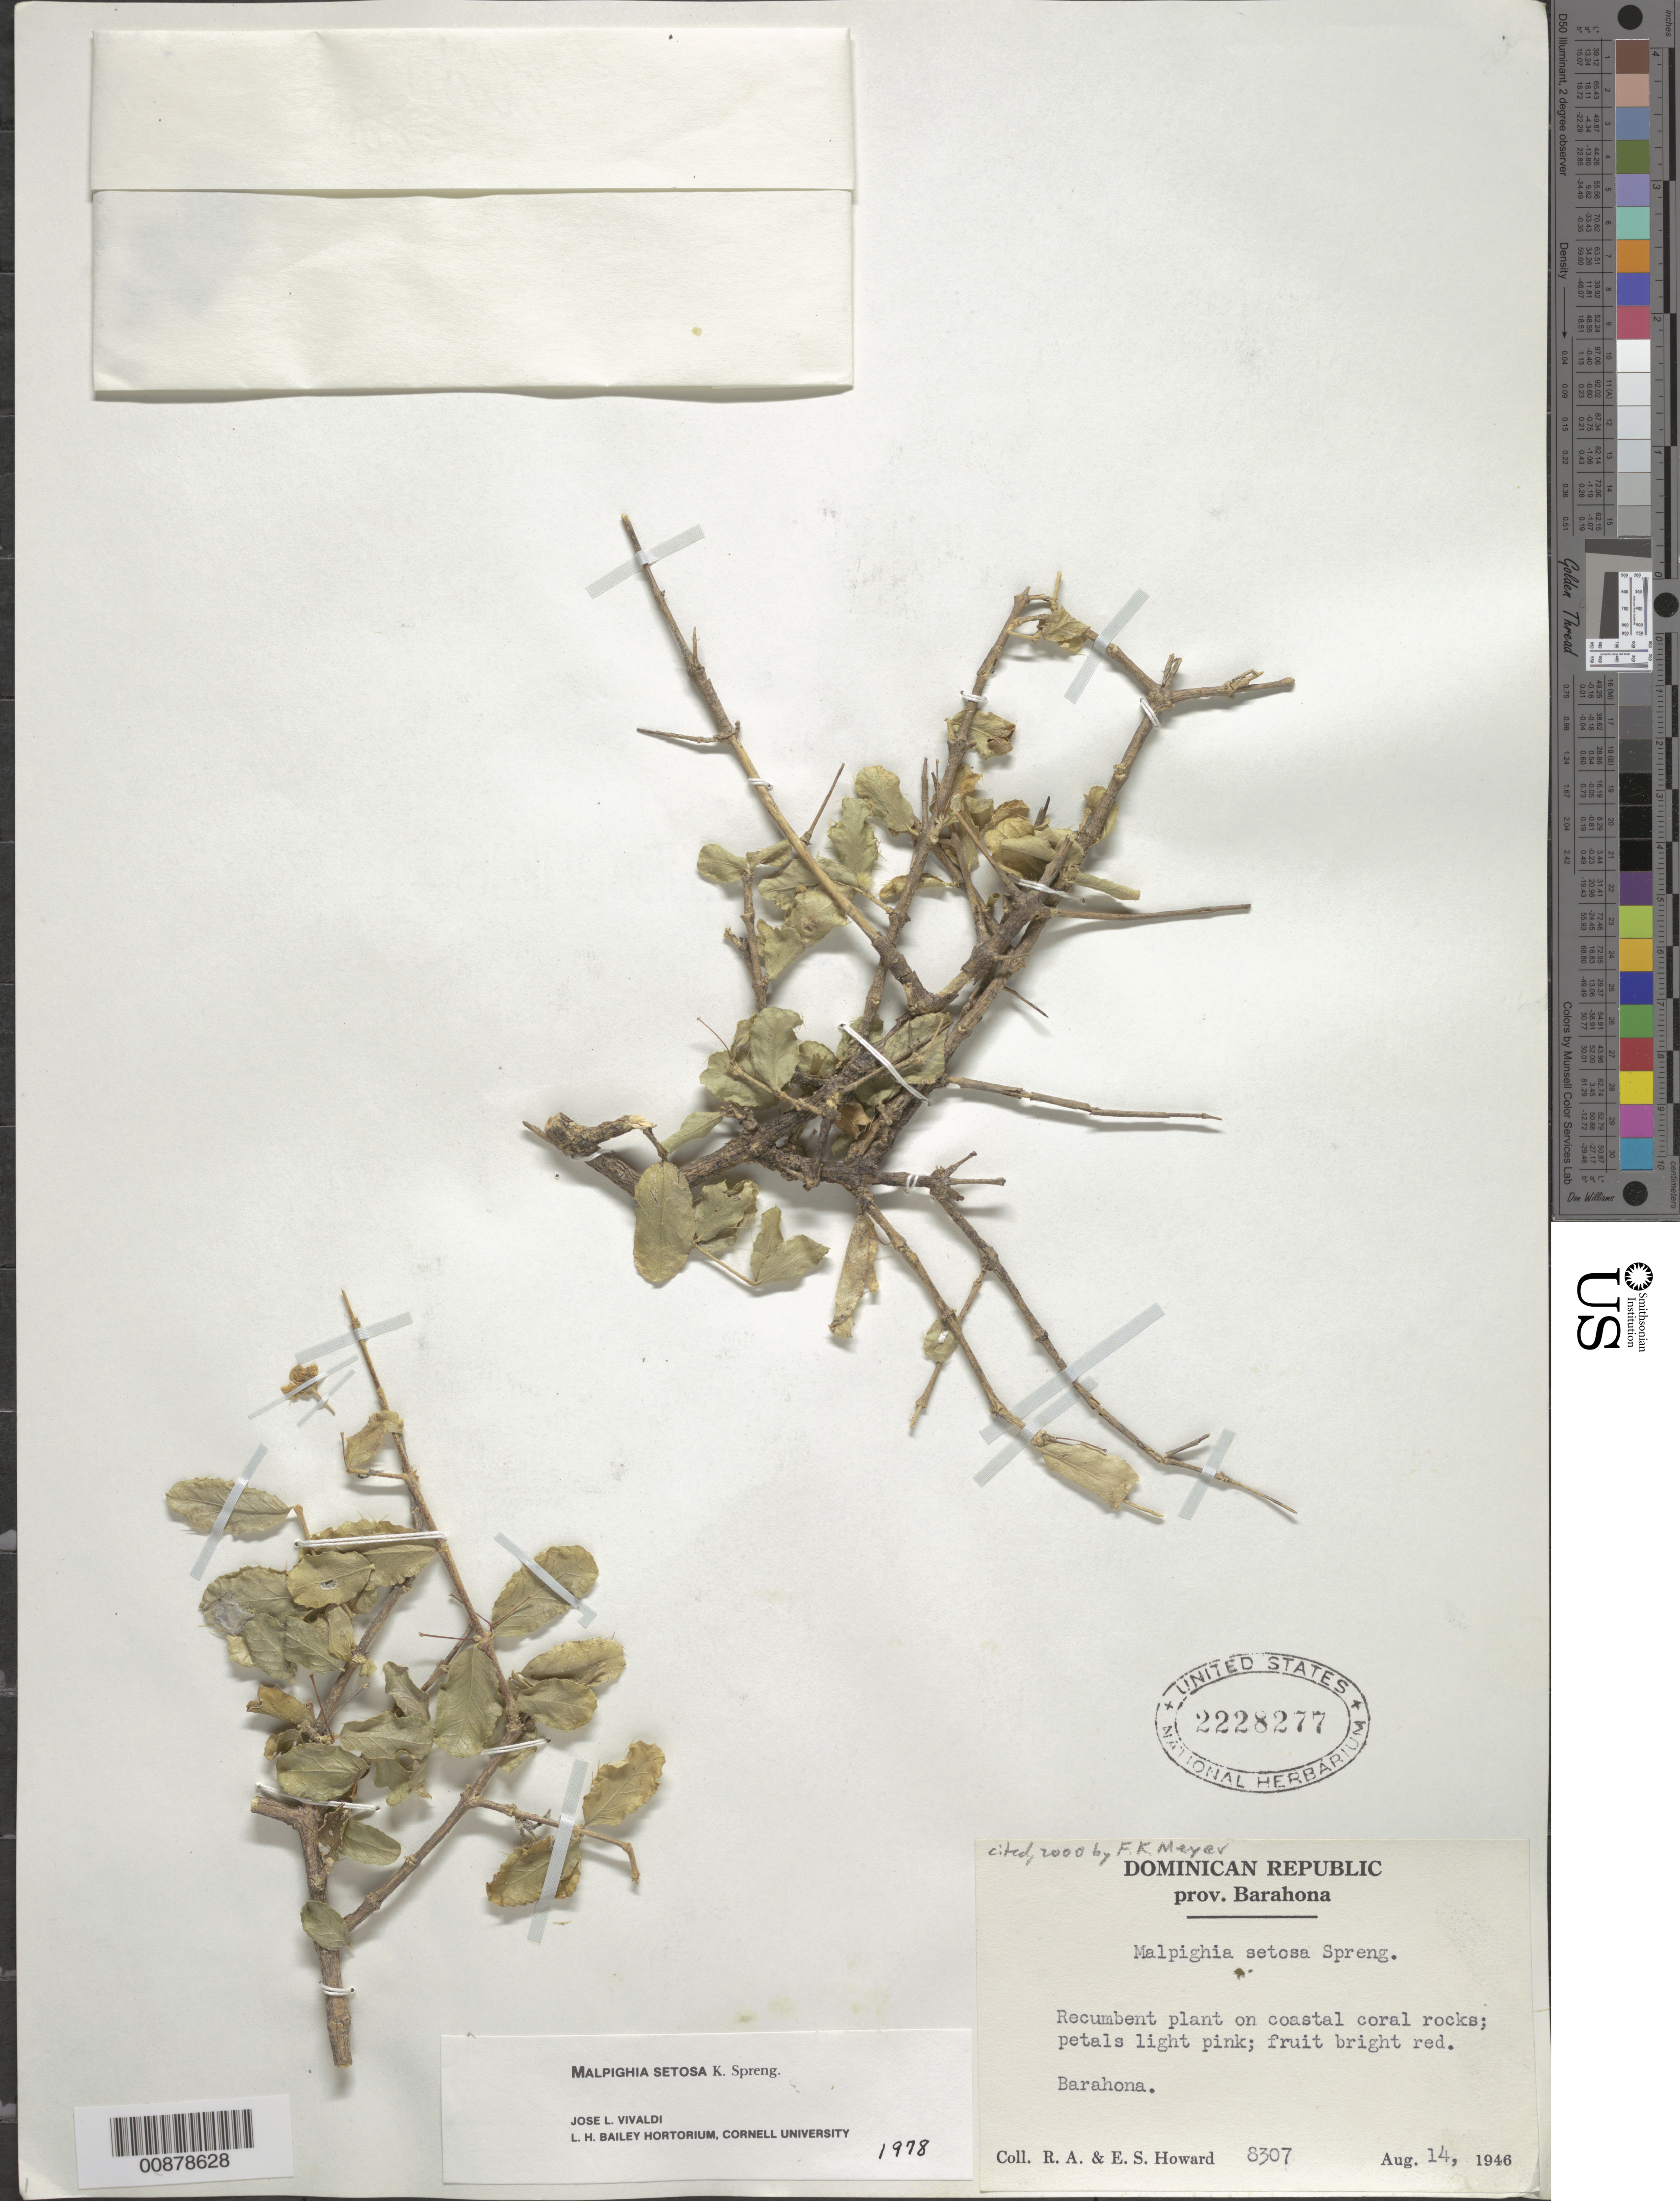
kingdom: Plantae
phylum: Tracheophyta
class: Magnoliopsida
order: Malpighiales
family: Malpighiaceae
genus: Malpighia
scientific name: Malpighia setosa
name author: Spreng.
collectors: R. A. Howard & E. S. Howard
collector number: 8307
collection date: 1946-08-14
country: Dominican Republic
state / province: Barahona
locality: Barahona.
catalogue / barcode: US 2228277